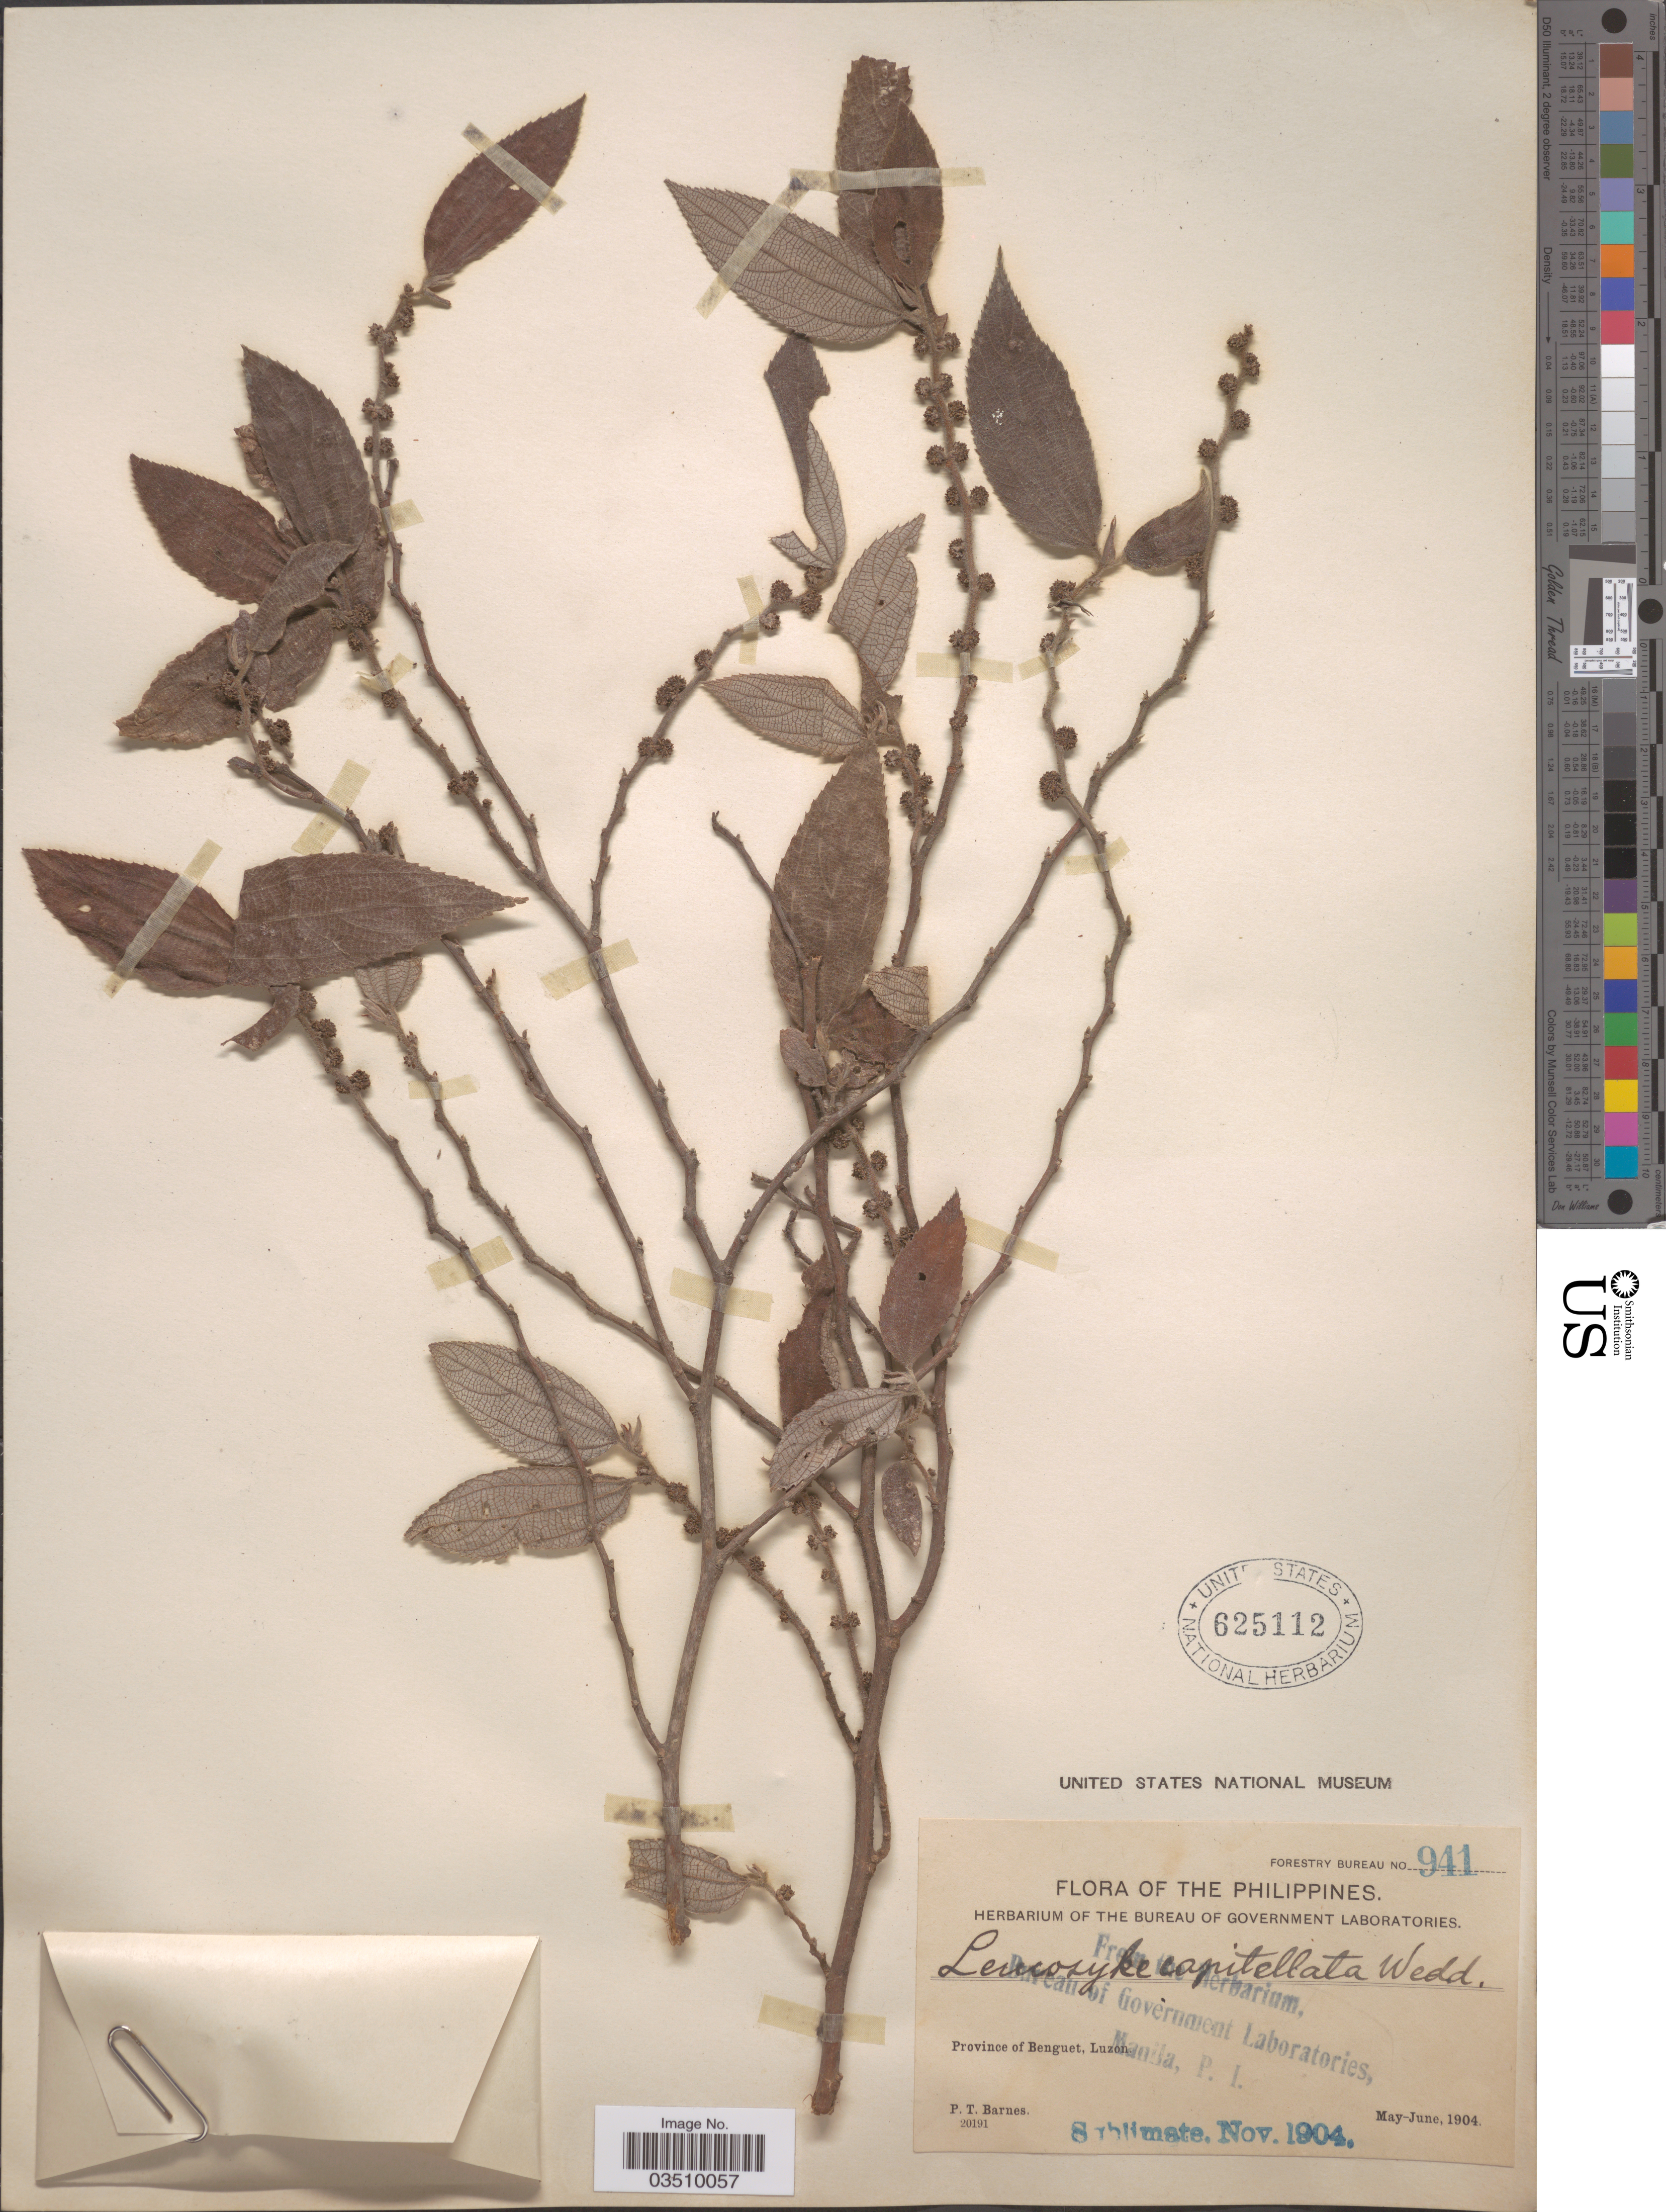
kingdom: Plantae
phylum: Tracheophyta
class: Magnoliopsida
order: Rosales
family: Urticaceae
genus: Leucosyke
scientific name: Leucosyke capitellata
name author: (Poir.) Wedd.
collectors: P. Barnes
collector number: Forestry Bureau 941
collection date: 1904-05/1904-06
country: Philippines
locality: Province of Benguet, Luzon.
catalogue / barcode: US 625112